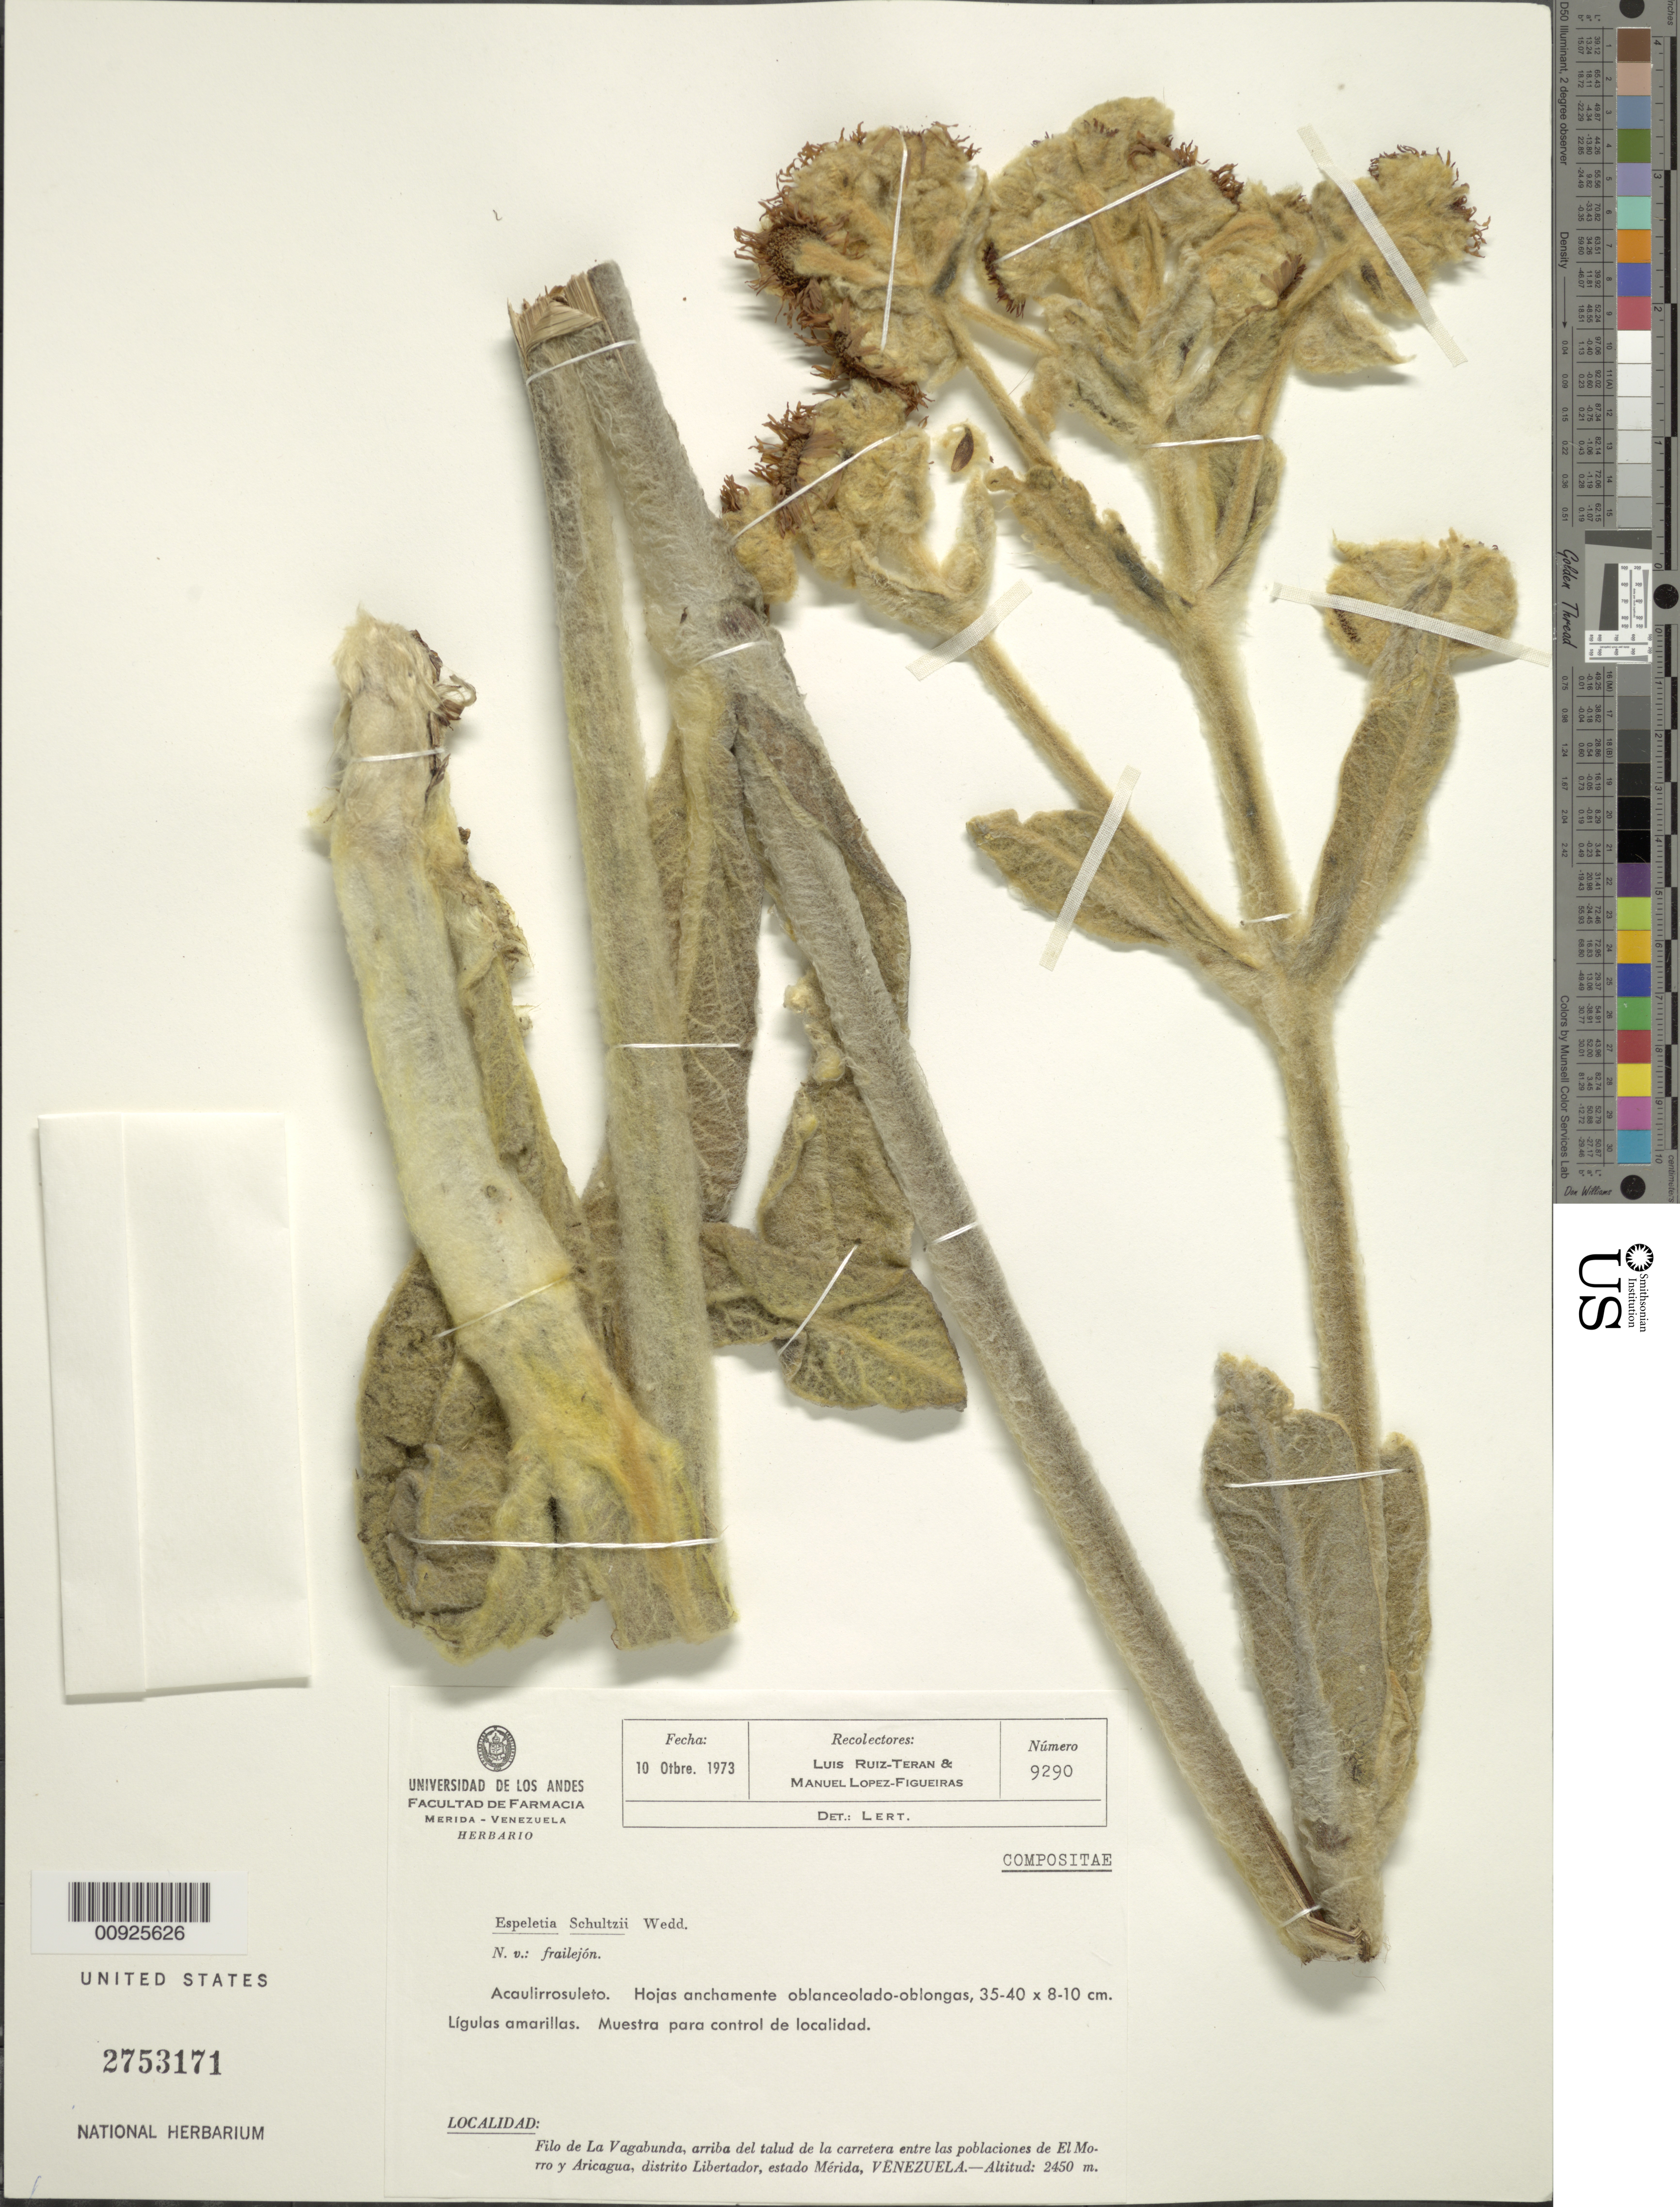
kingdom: Plantae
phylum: Tracheophyta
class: Magnoliopsida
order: Asterales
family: Asteraceae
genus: Espeletia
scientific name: Espeletia schultzii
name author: Wedd.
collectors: L. E. Ruíz-Terán & M. López Figueiras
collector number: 9290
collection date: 1973-10-10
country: Venezuela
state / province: Mérida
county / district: Libertador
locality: Filo dela Vagabunda, arriba del talud de la carretera entre las poblaciones de El Morro y Aricagua.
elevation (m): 2450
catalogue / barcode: US 2753171